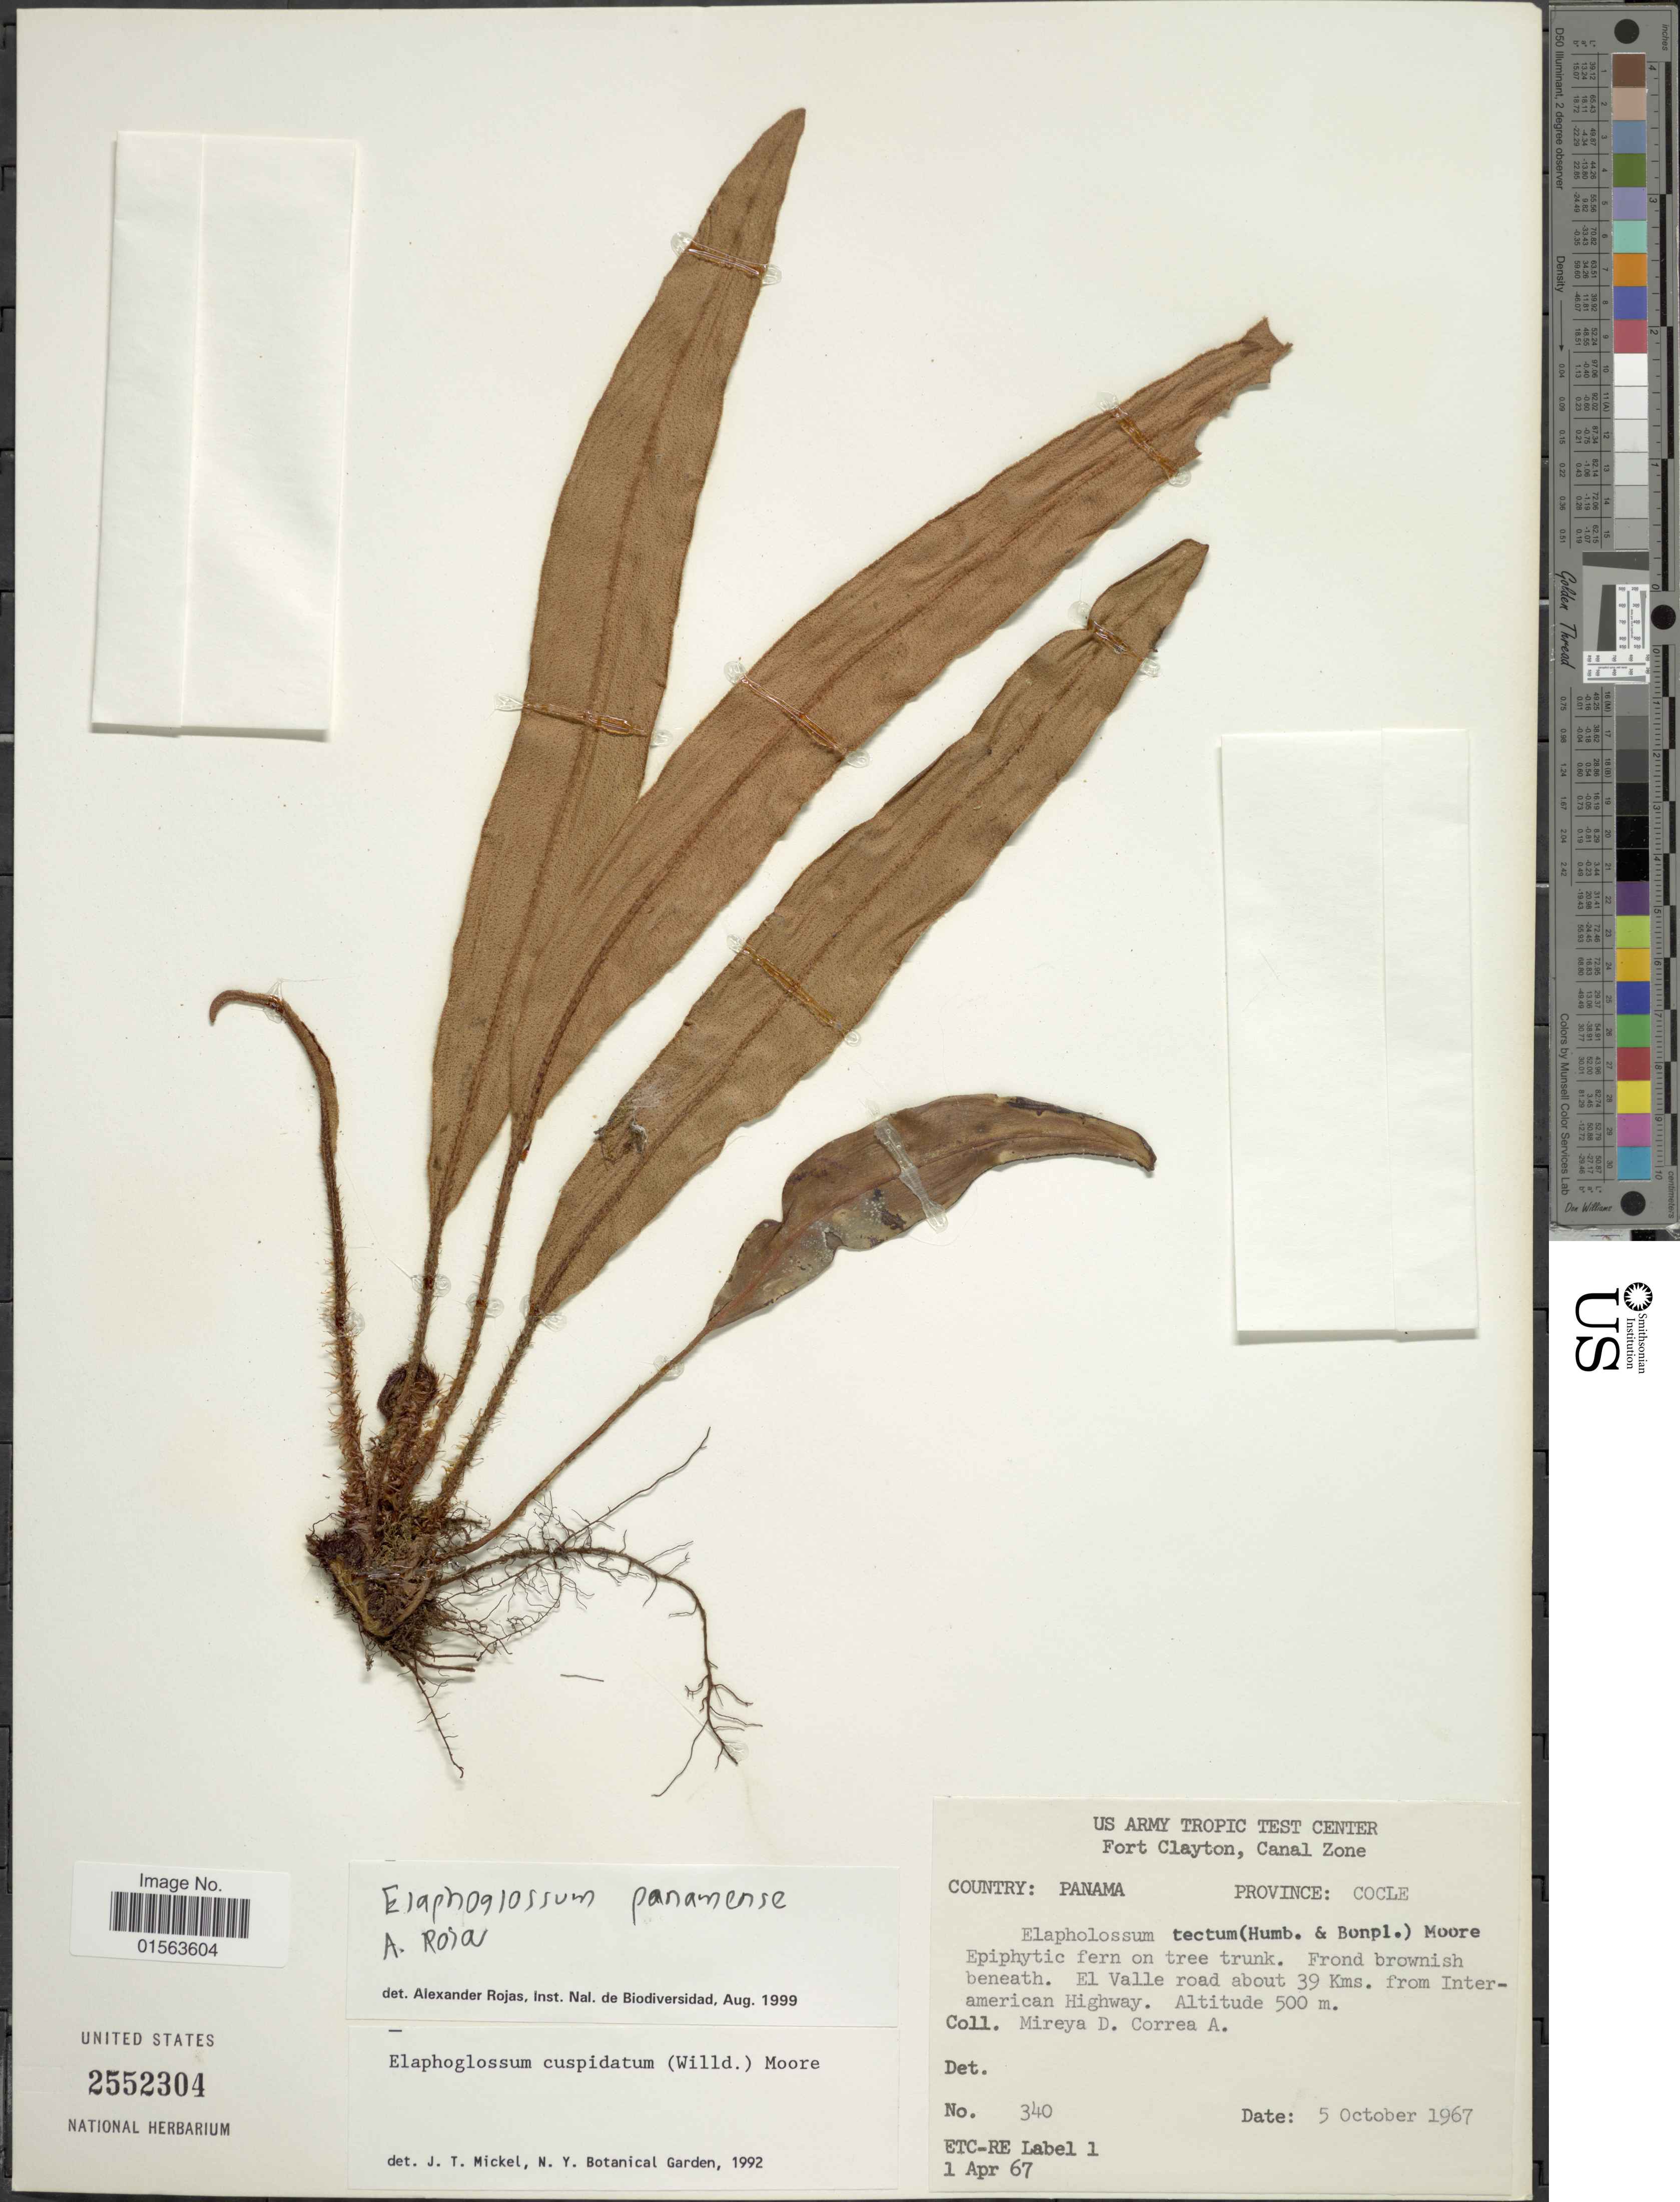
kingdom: Plantae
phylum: Tracheophyta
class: Polypodiopsida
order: Polypodiales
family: Dryopteridaceae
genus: Elaphoglossum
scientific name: Elaphoglossum cuspidatum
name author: (Willd.) T. Moore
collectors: M. D. Corrêa-A.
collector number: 340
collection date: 1967-10-05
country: Panama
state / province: Coclé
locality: Province Cocle, El Valle road about 39 kms from Interamerican Highway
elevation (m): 500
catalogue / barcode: US 2552304